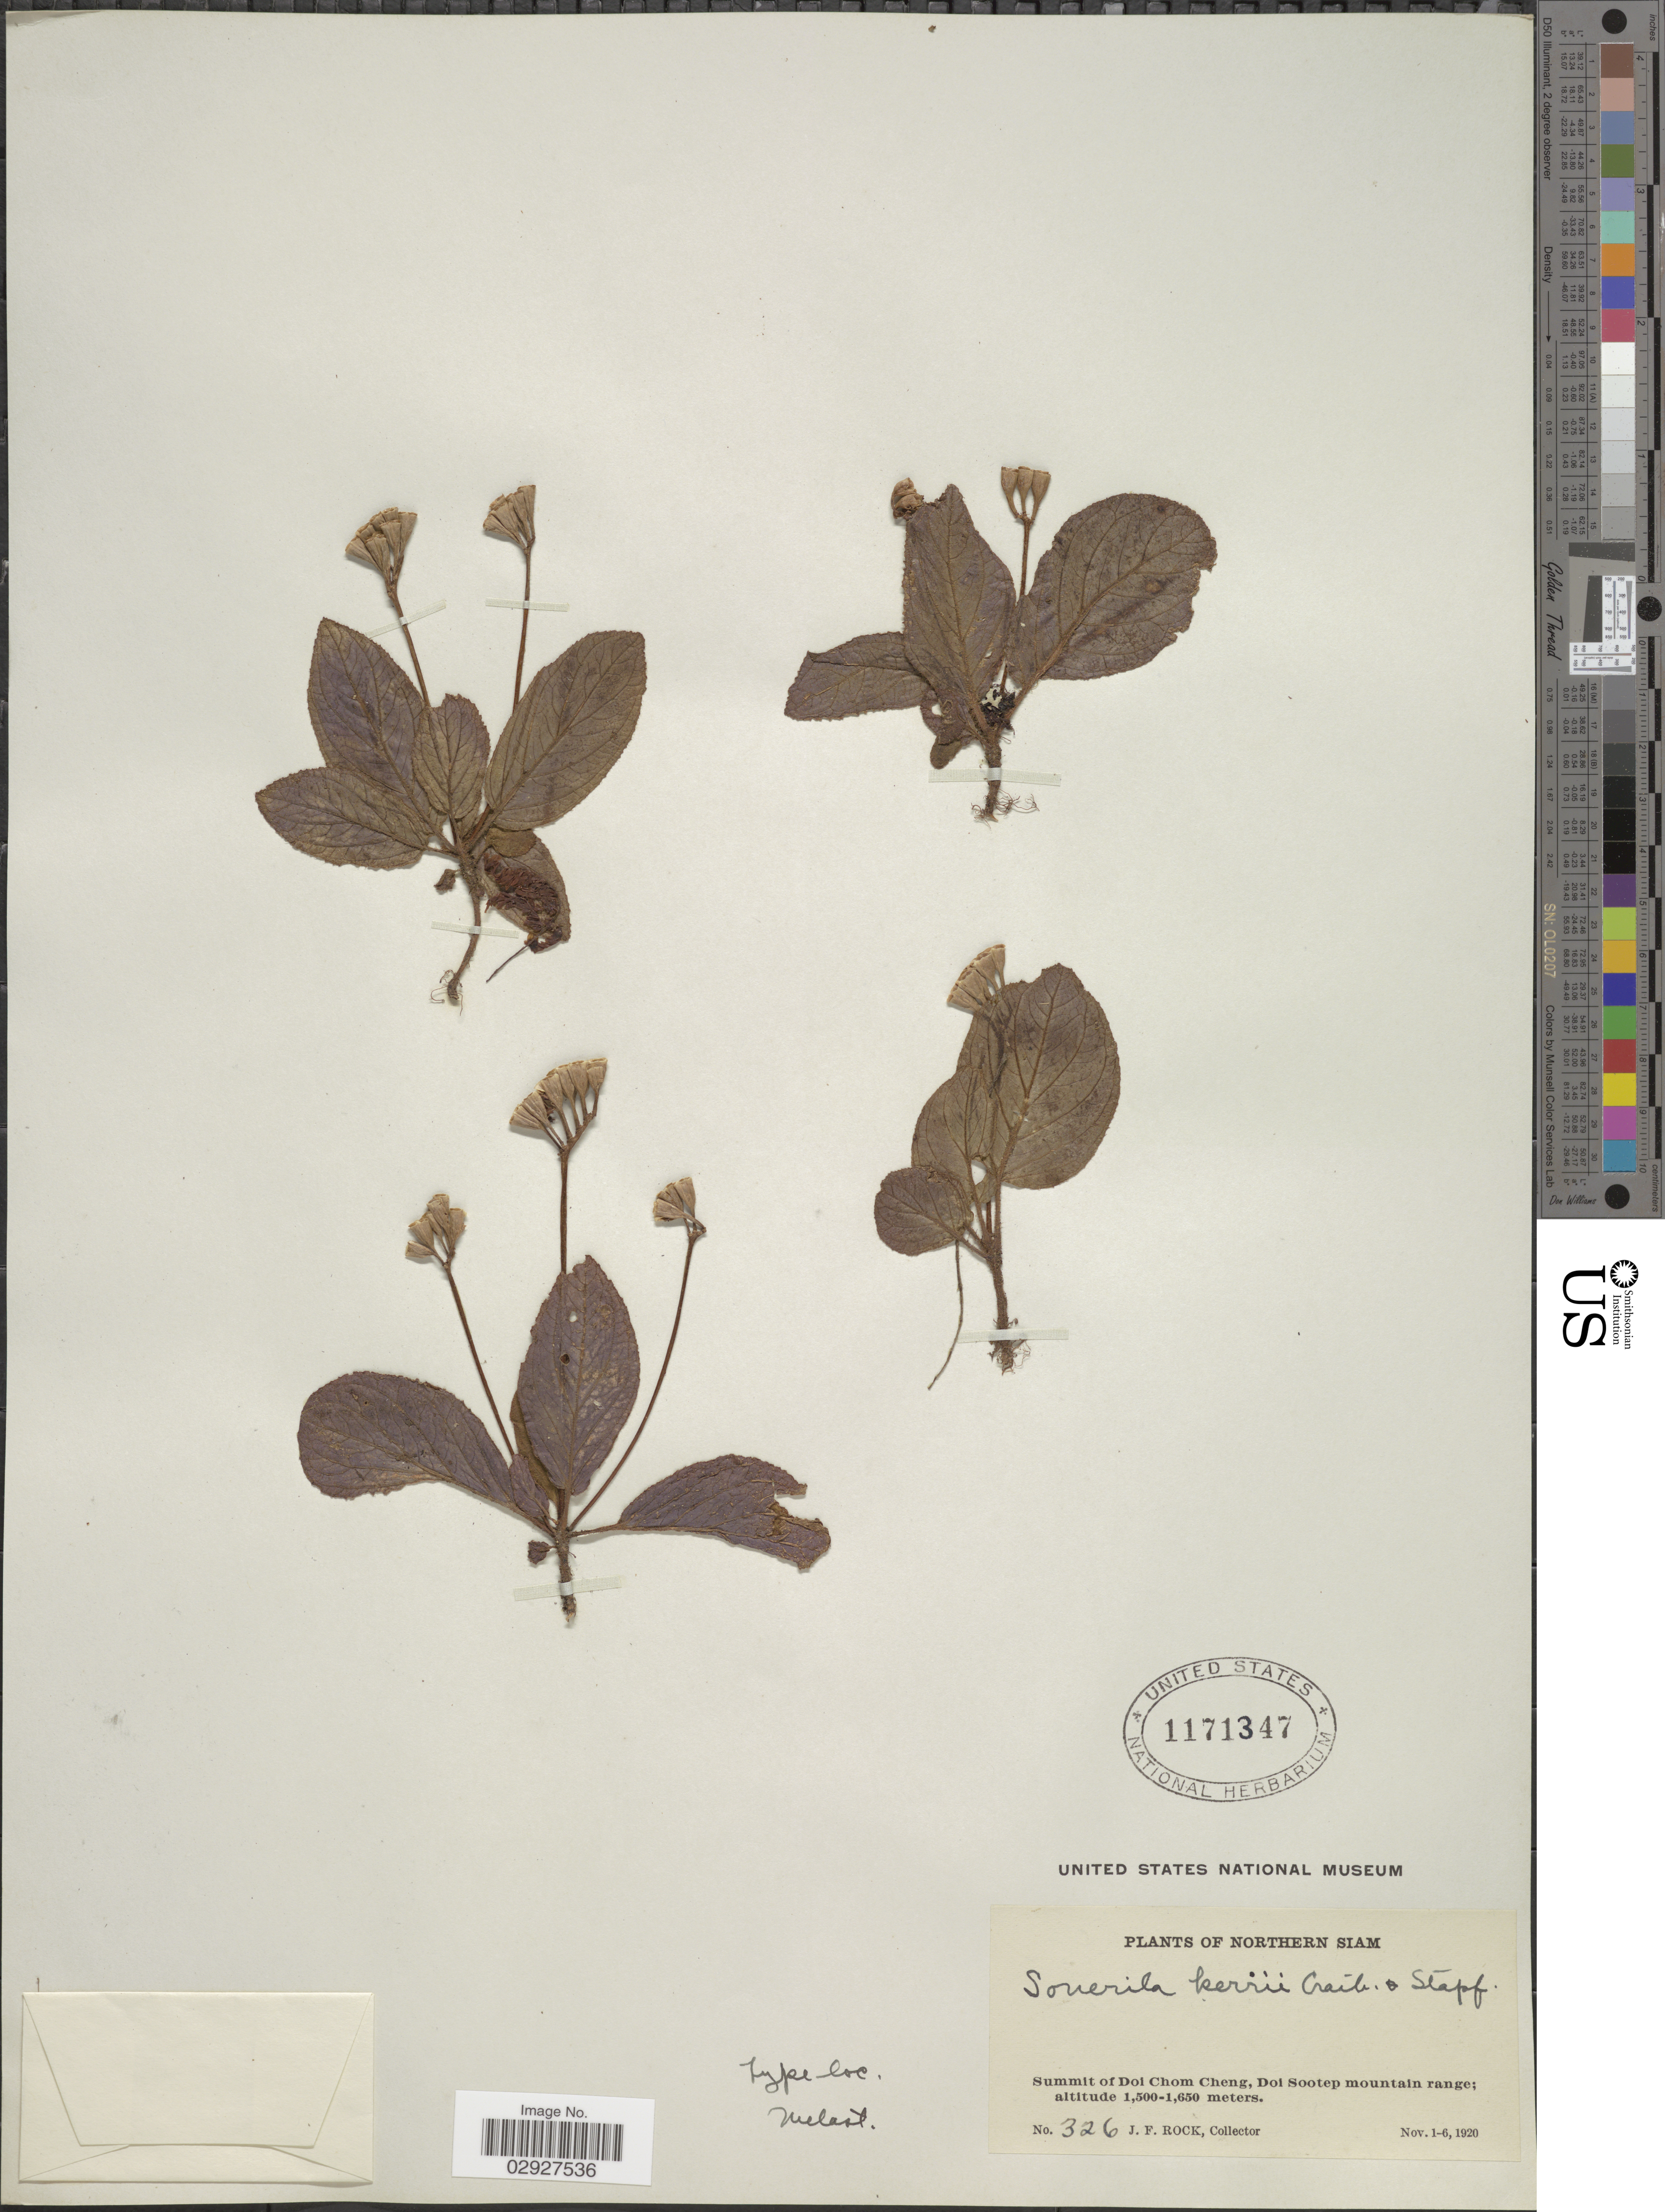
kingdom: Plantae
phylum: Tracheophyta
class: Magnoliopsida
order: Myrtales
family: Melastomataceae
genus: Sonerila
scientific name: Sonerila kerrii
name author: Craib & Stapf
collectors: J. Rock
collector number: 326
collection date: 1920-11-01/1920-11-06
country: Thailand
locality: Northern Siam. Summit of Doi Chom Cheng, Doi Sootep mountain range.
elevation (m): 1500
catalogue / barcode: US 1171347